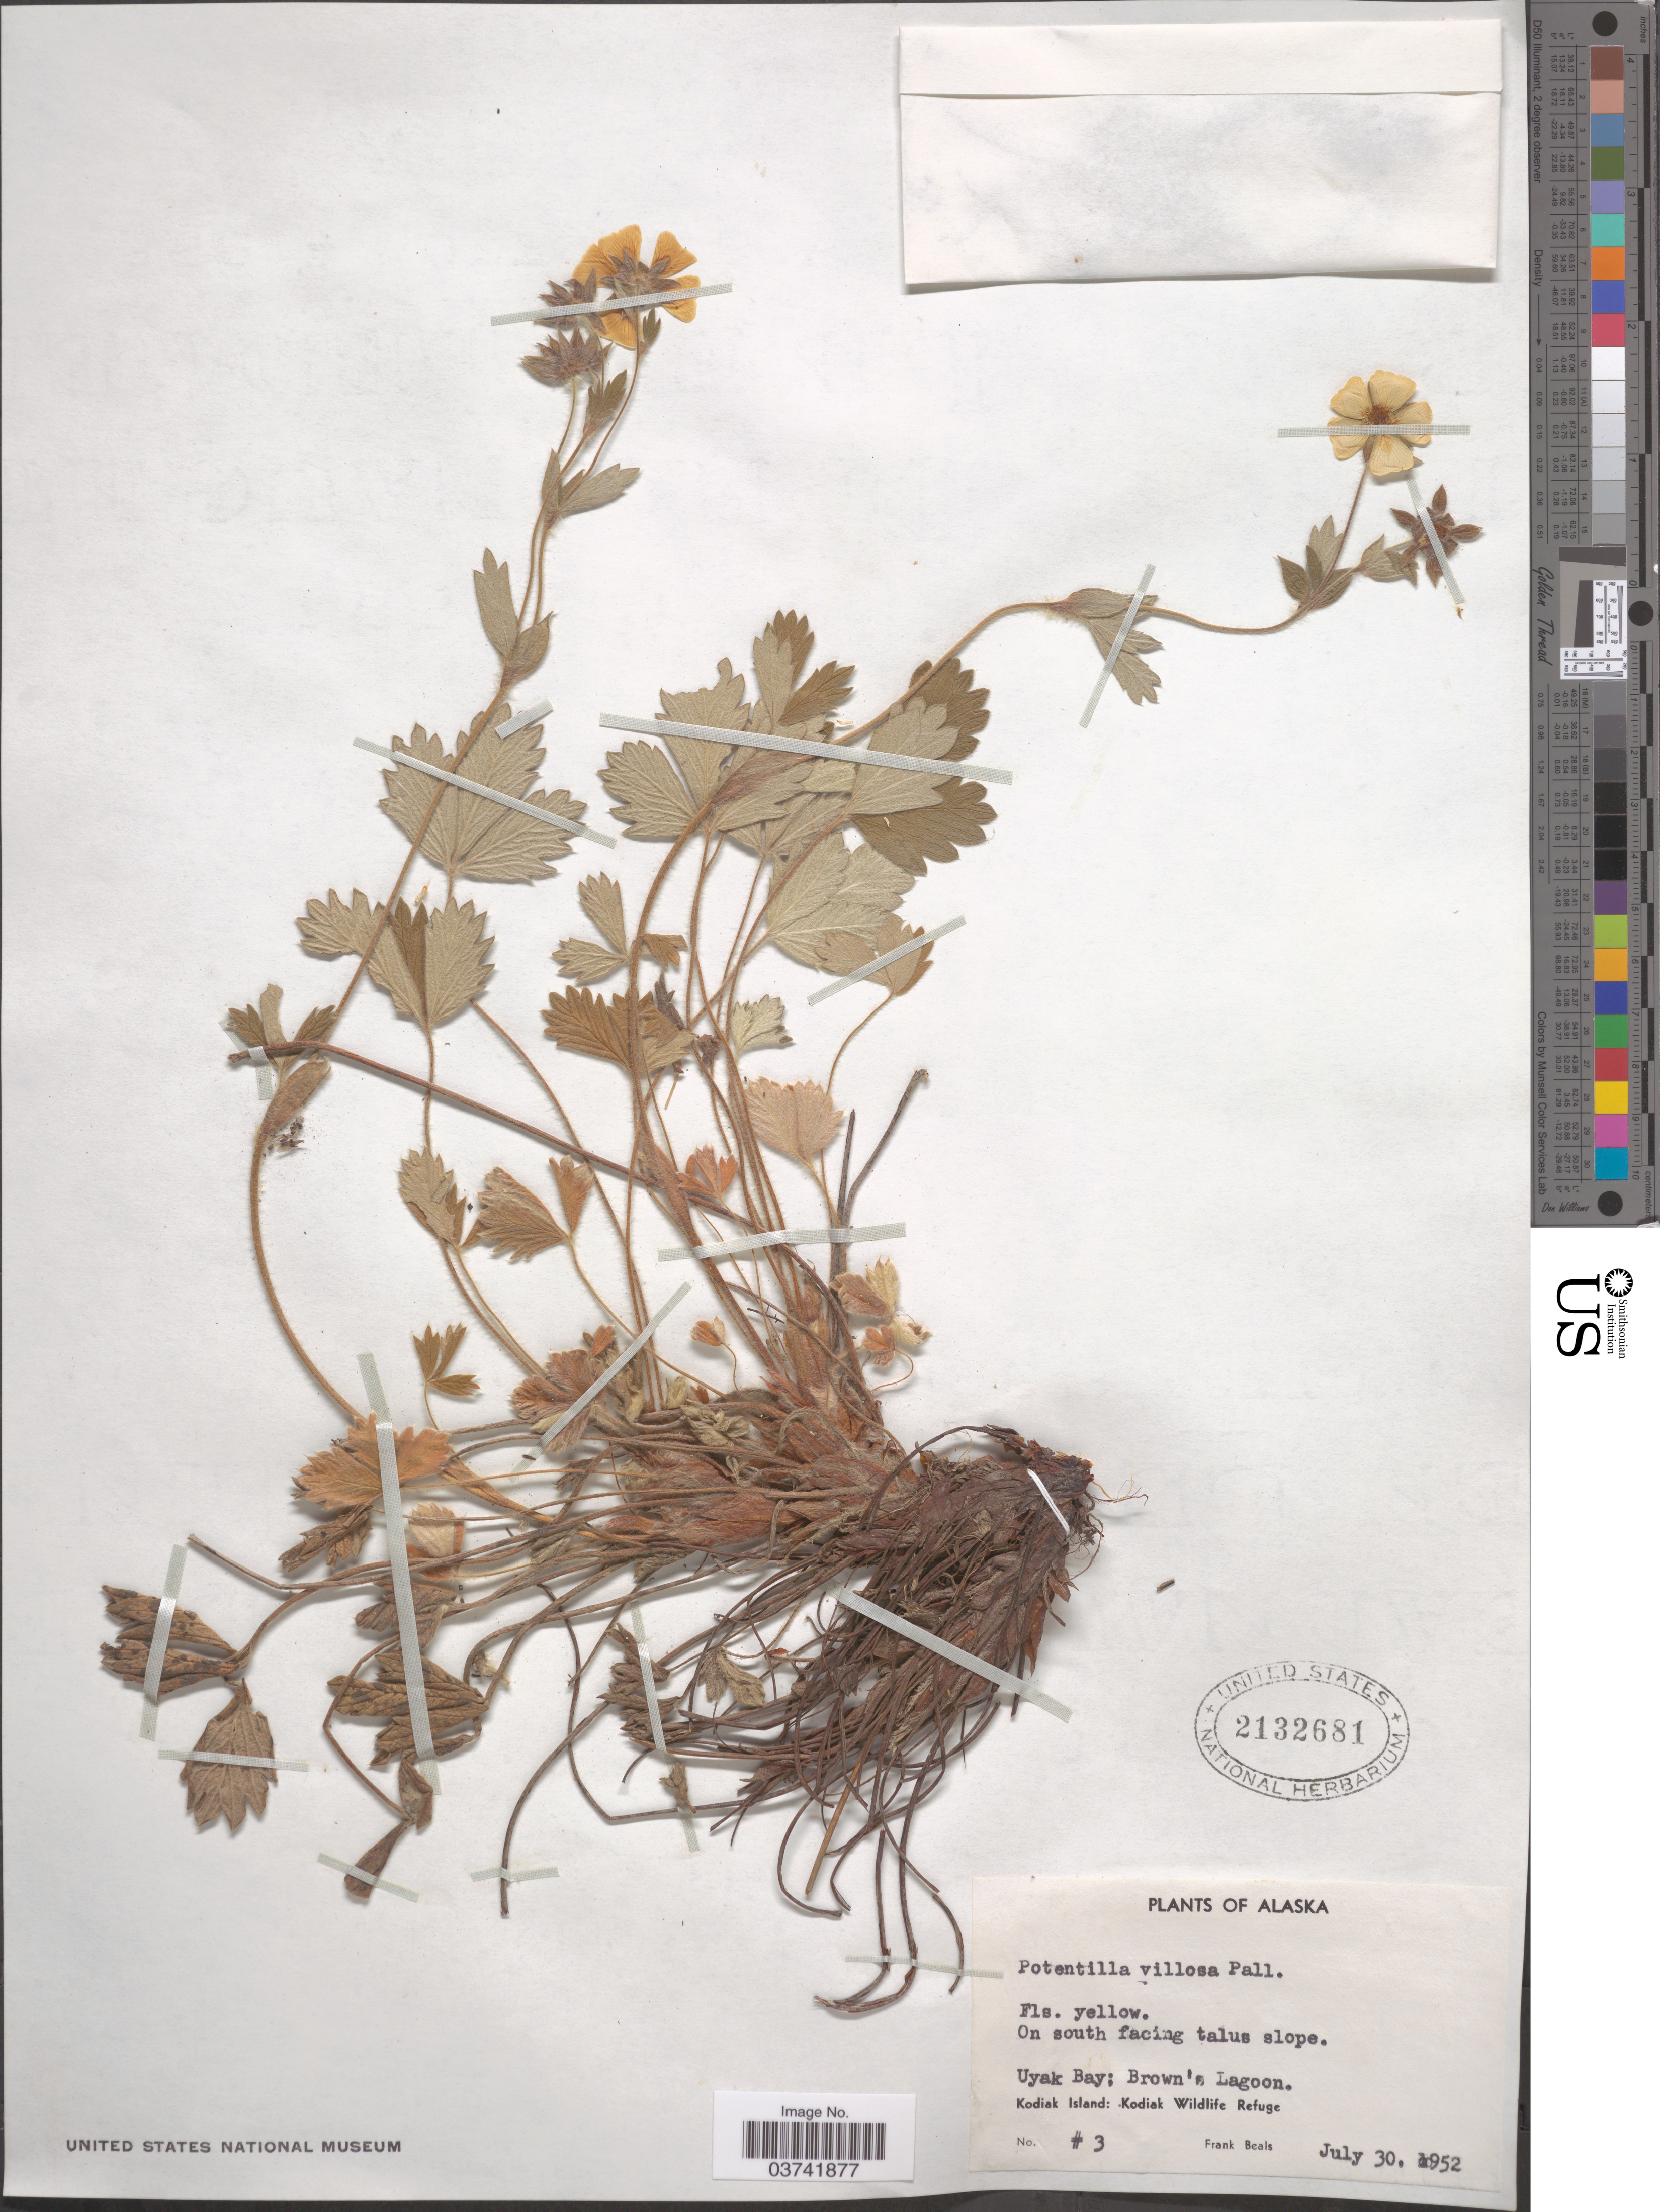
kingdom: Plantae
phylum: Tracheophyta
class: Magnoliopsida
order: Rosales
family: Rosaceae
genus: Potentilla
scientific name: Potentilla villosa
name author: Pall. ex Pursh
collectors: F. Beals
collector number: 3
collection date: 1952-07-30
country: United States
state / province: Alaska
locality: Uyak Bay; Brown's Lagoon, Kodiak Island: Kodiak Wildlife Refuge.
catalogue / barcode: US 2132681